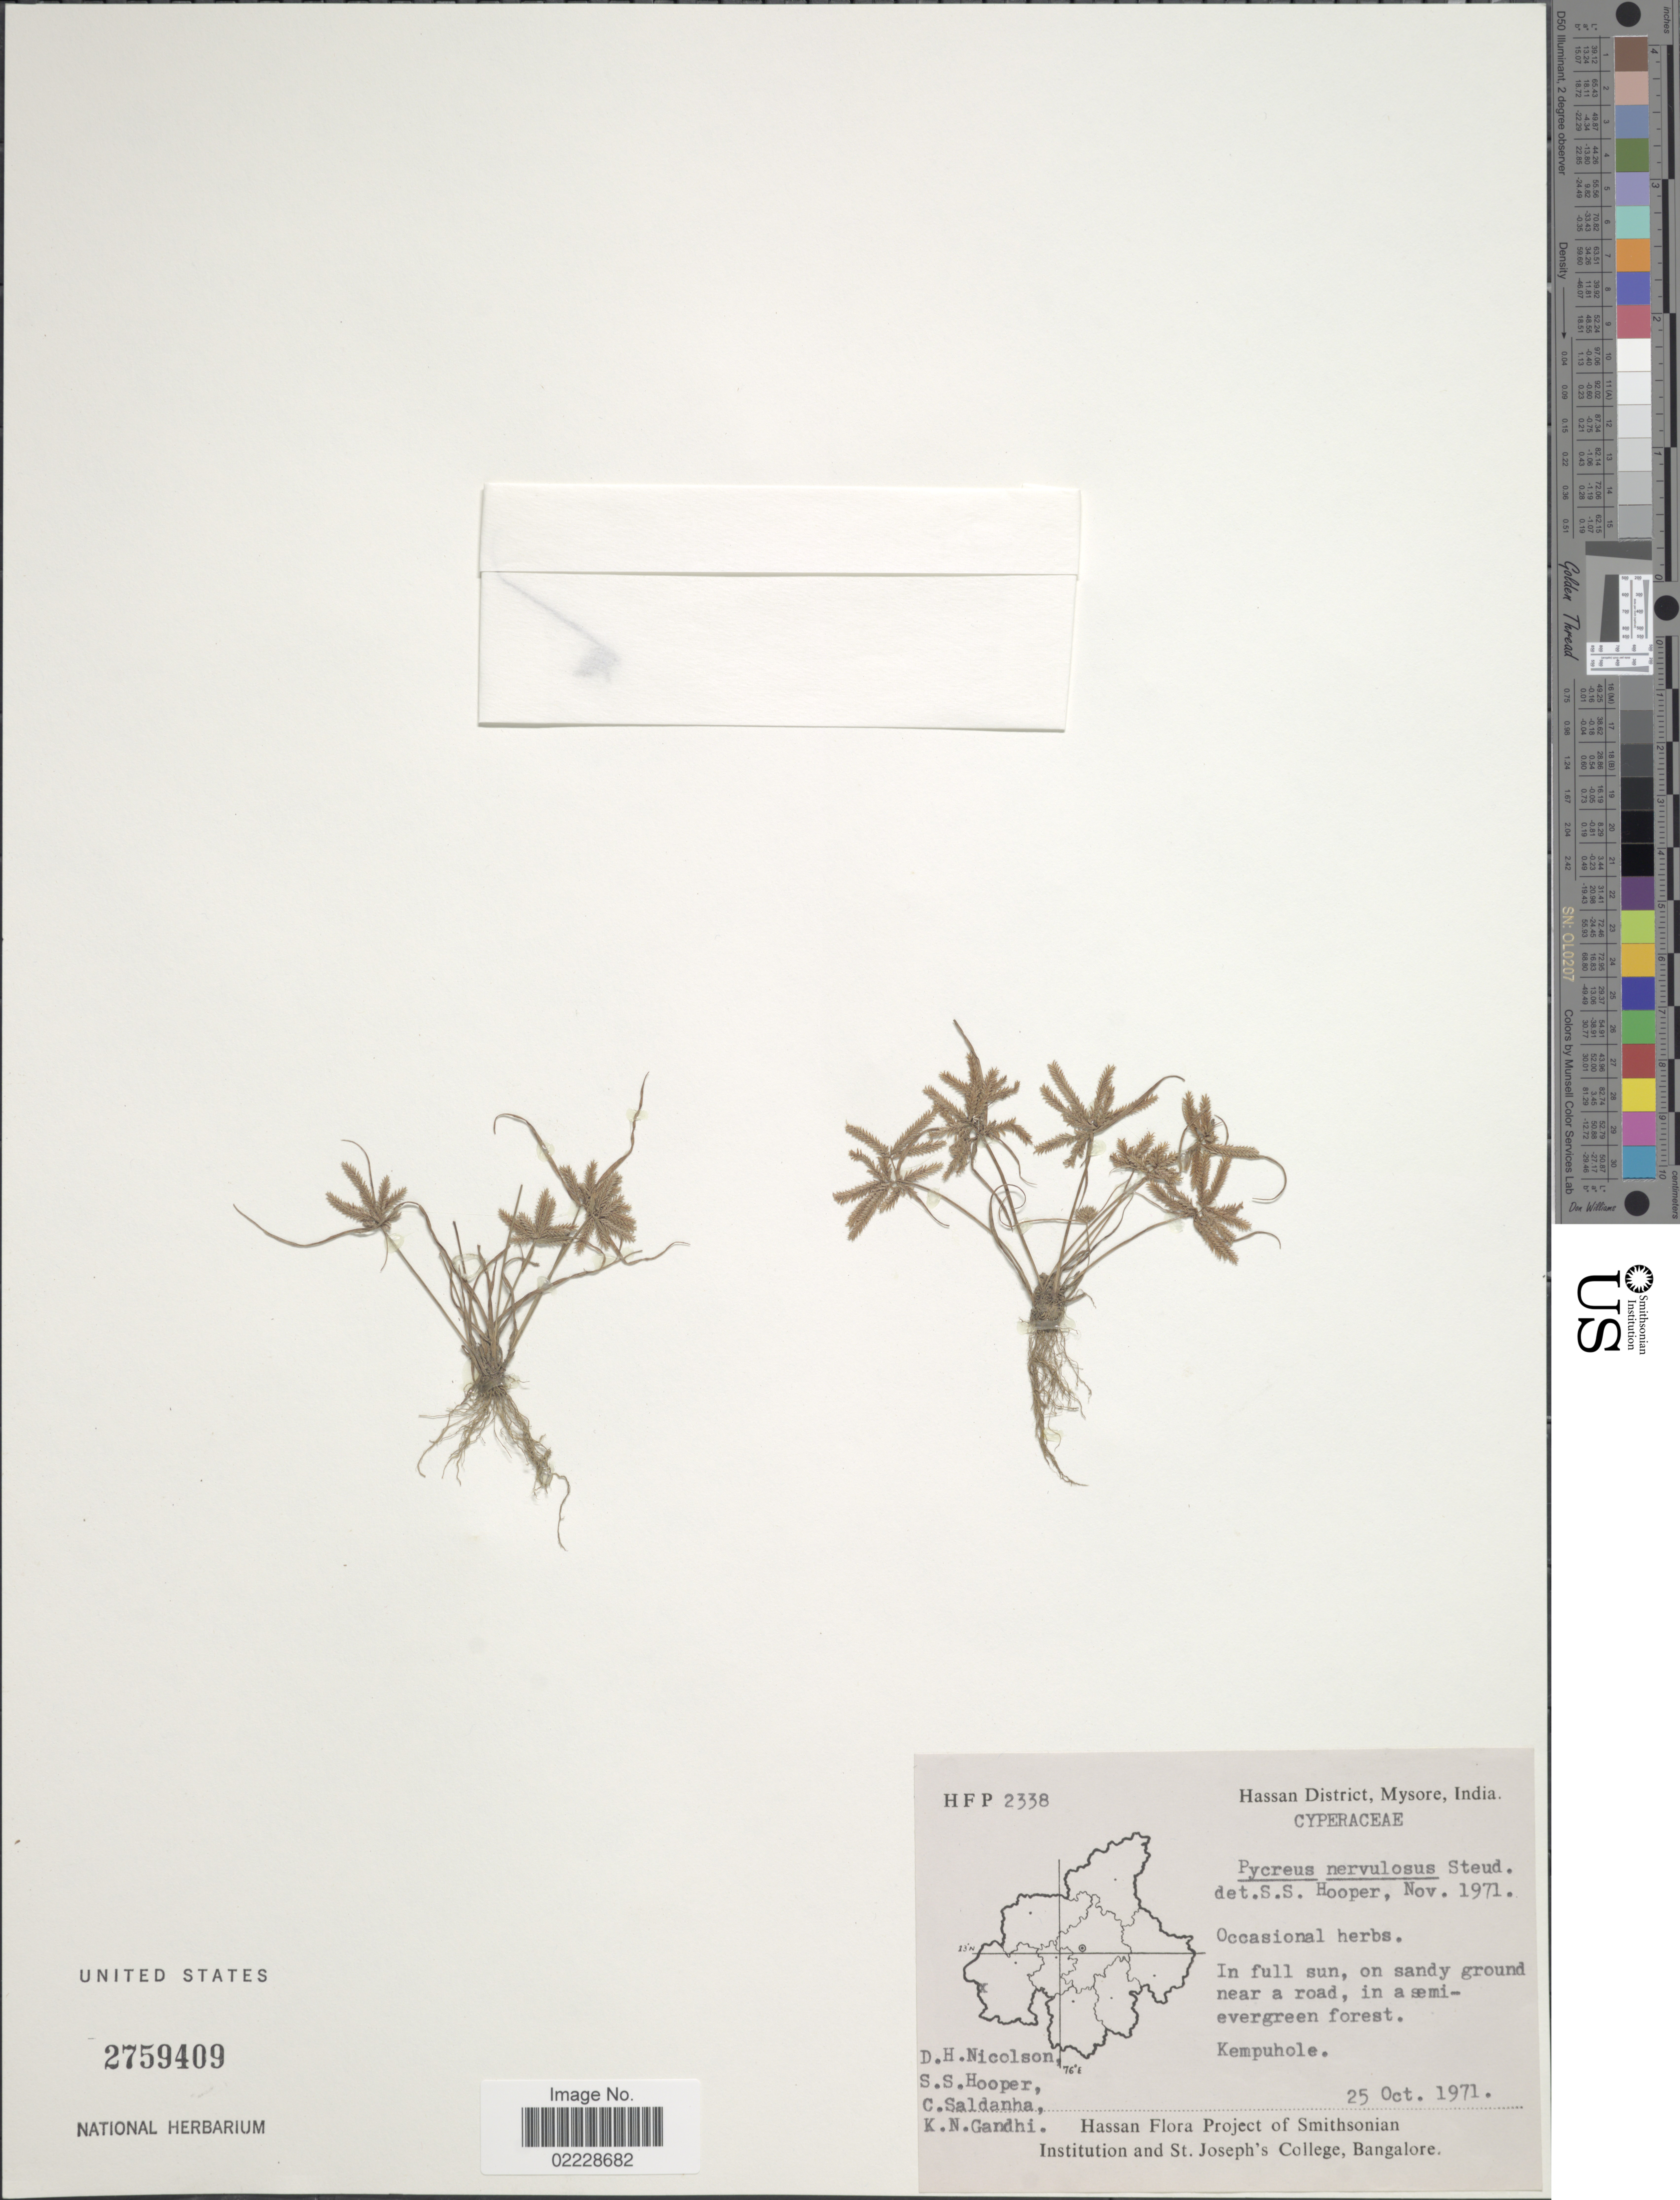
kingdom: Plantae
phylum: Tracheophyta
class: Liliopsida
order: Poales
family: Cyperaceae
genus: Cyperus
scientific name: Cyperus nervulosus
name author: (Kük.) S.T. Blake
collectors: D. H. Nicolson, S. S. Hooper, C. Saldanha & K. N. Gandhi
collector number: HFP 2338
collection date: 1971-10-25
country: India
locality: Hassan District, Mysore, Kempuhole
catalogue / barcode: US 2759409